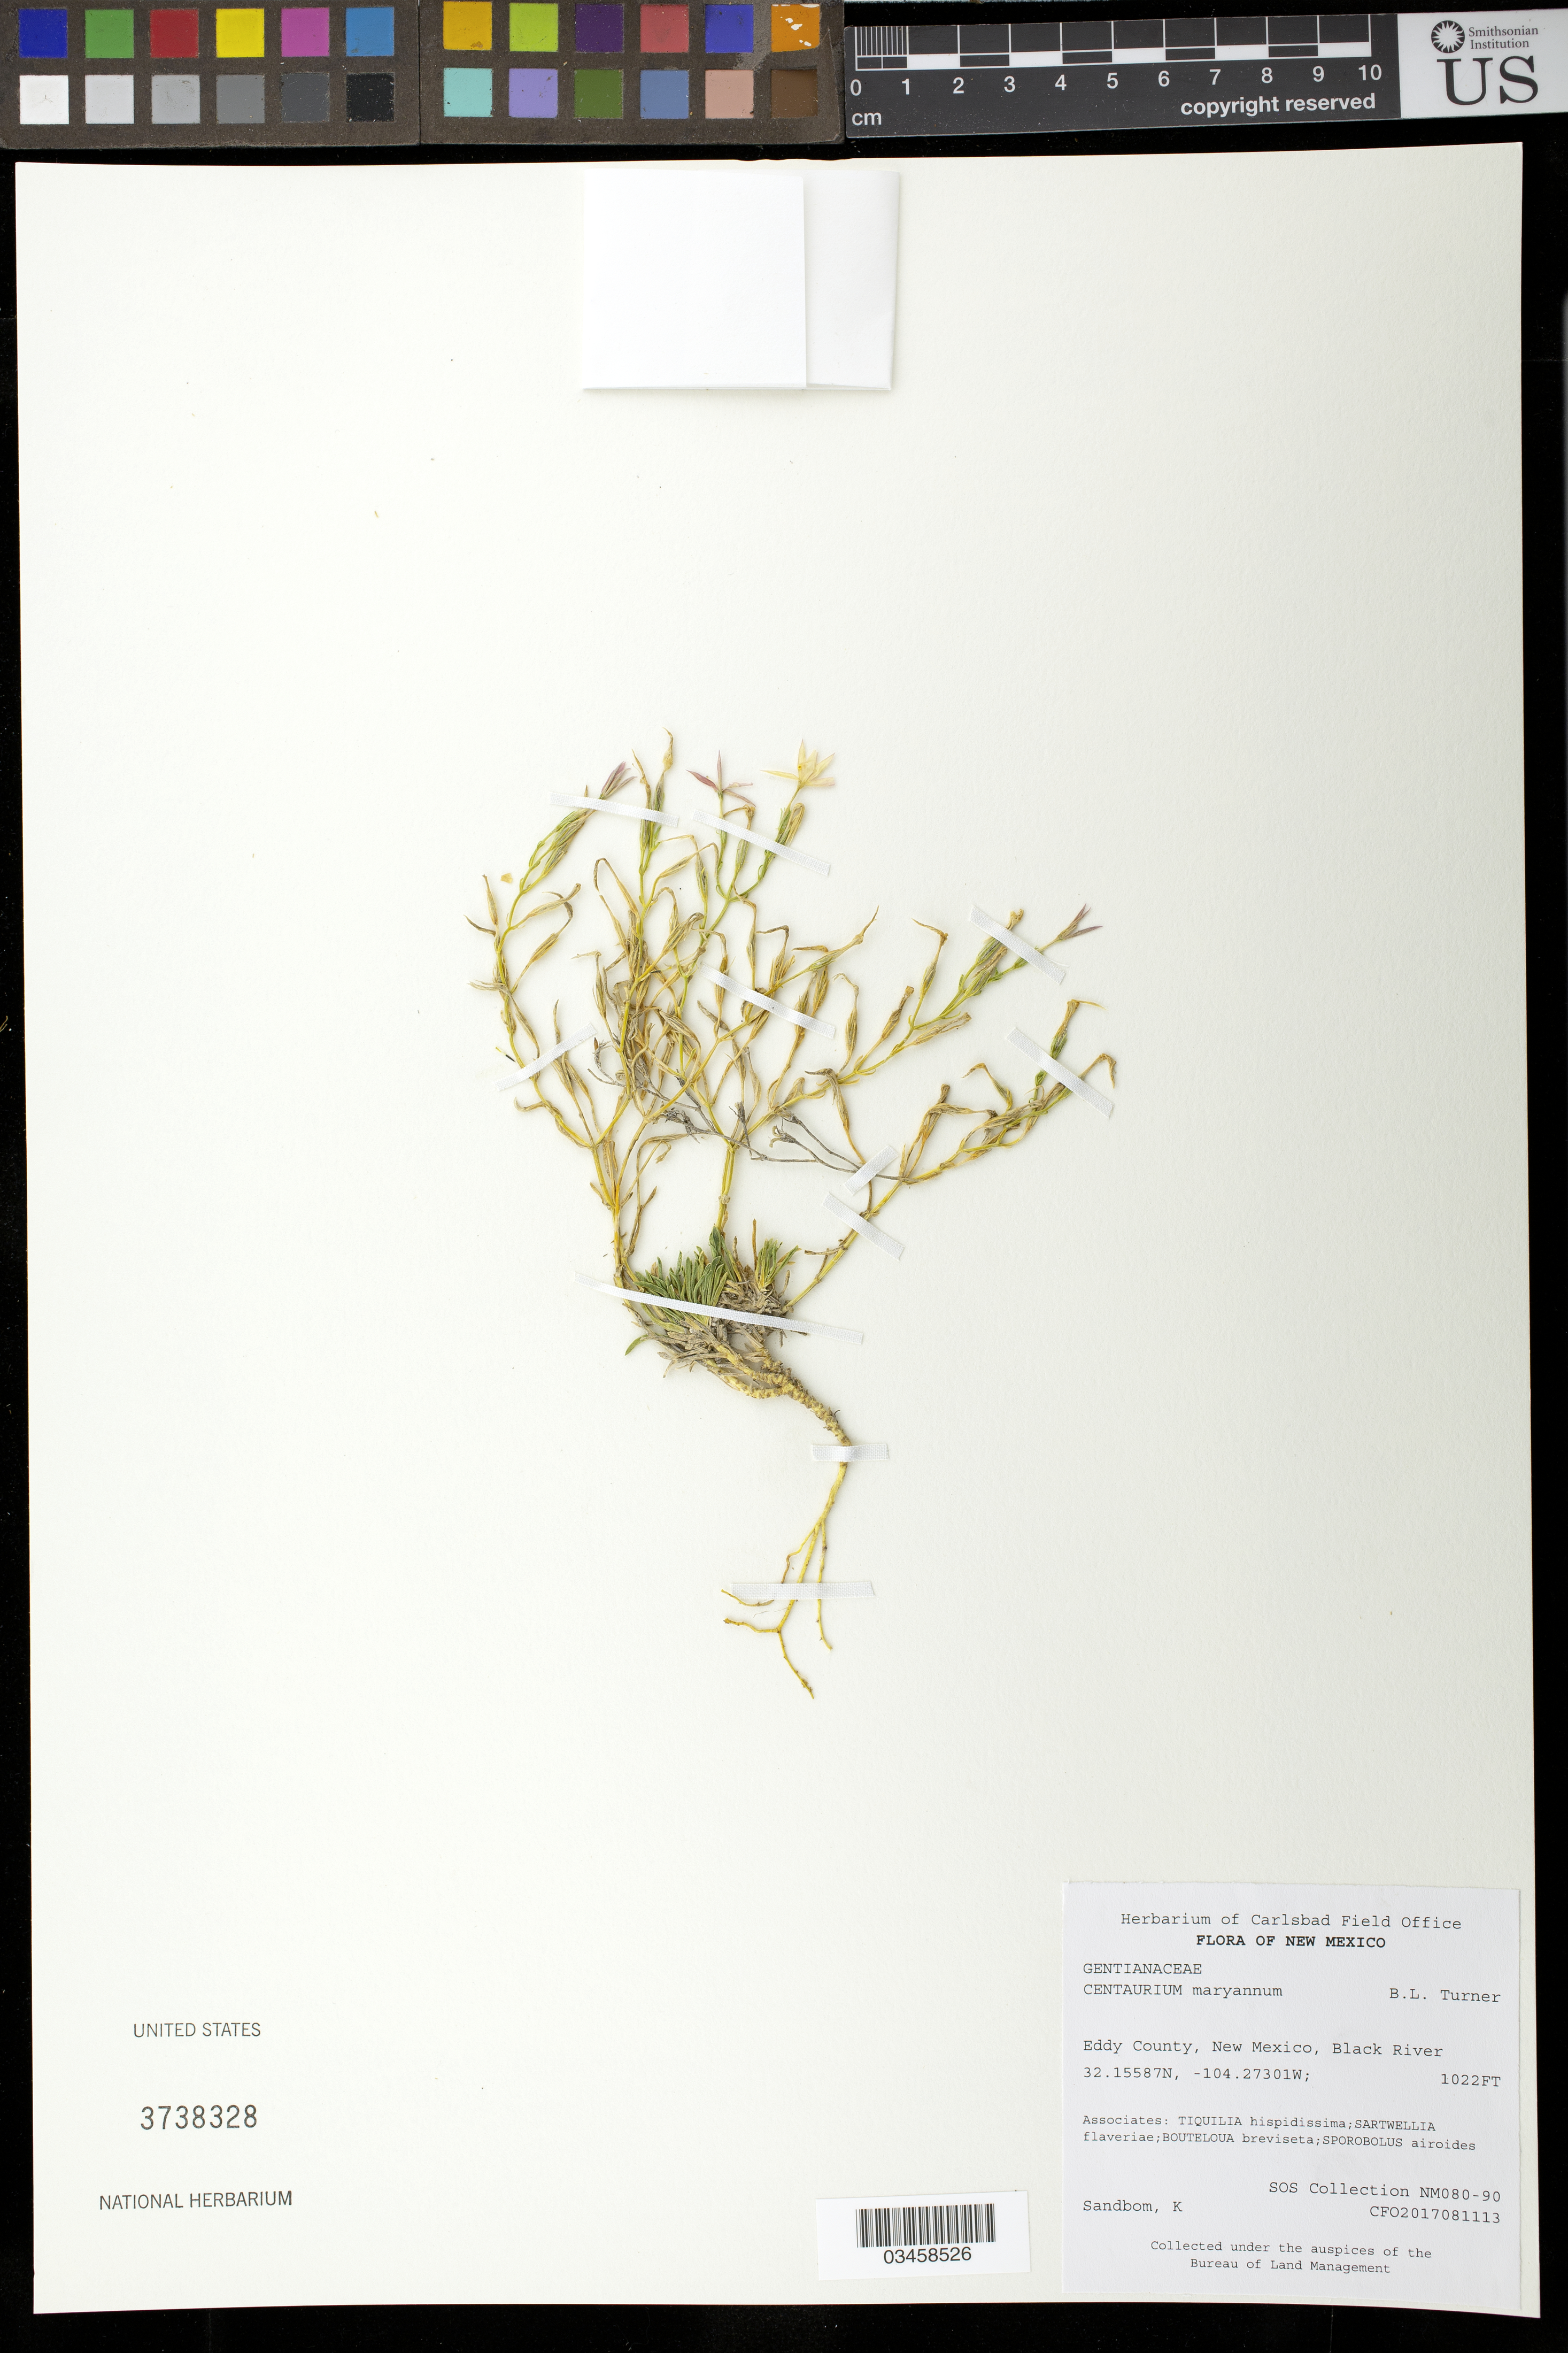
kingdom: Plantae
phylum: Tracheophyta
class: Magnoliopsida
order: Gentianales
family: Gentianaceae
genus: Centaurium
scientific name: Centaurium maryannum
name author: B.L. Turner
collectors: K. Sandbom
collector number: NM080-90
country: United States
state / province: New Mexico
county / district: Eddy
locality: Black River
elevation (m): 312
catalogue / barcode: US 3738328